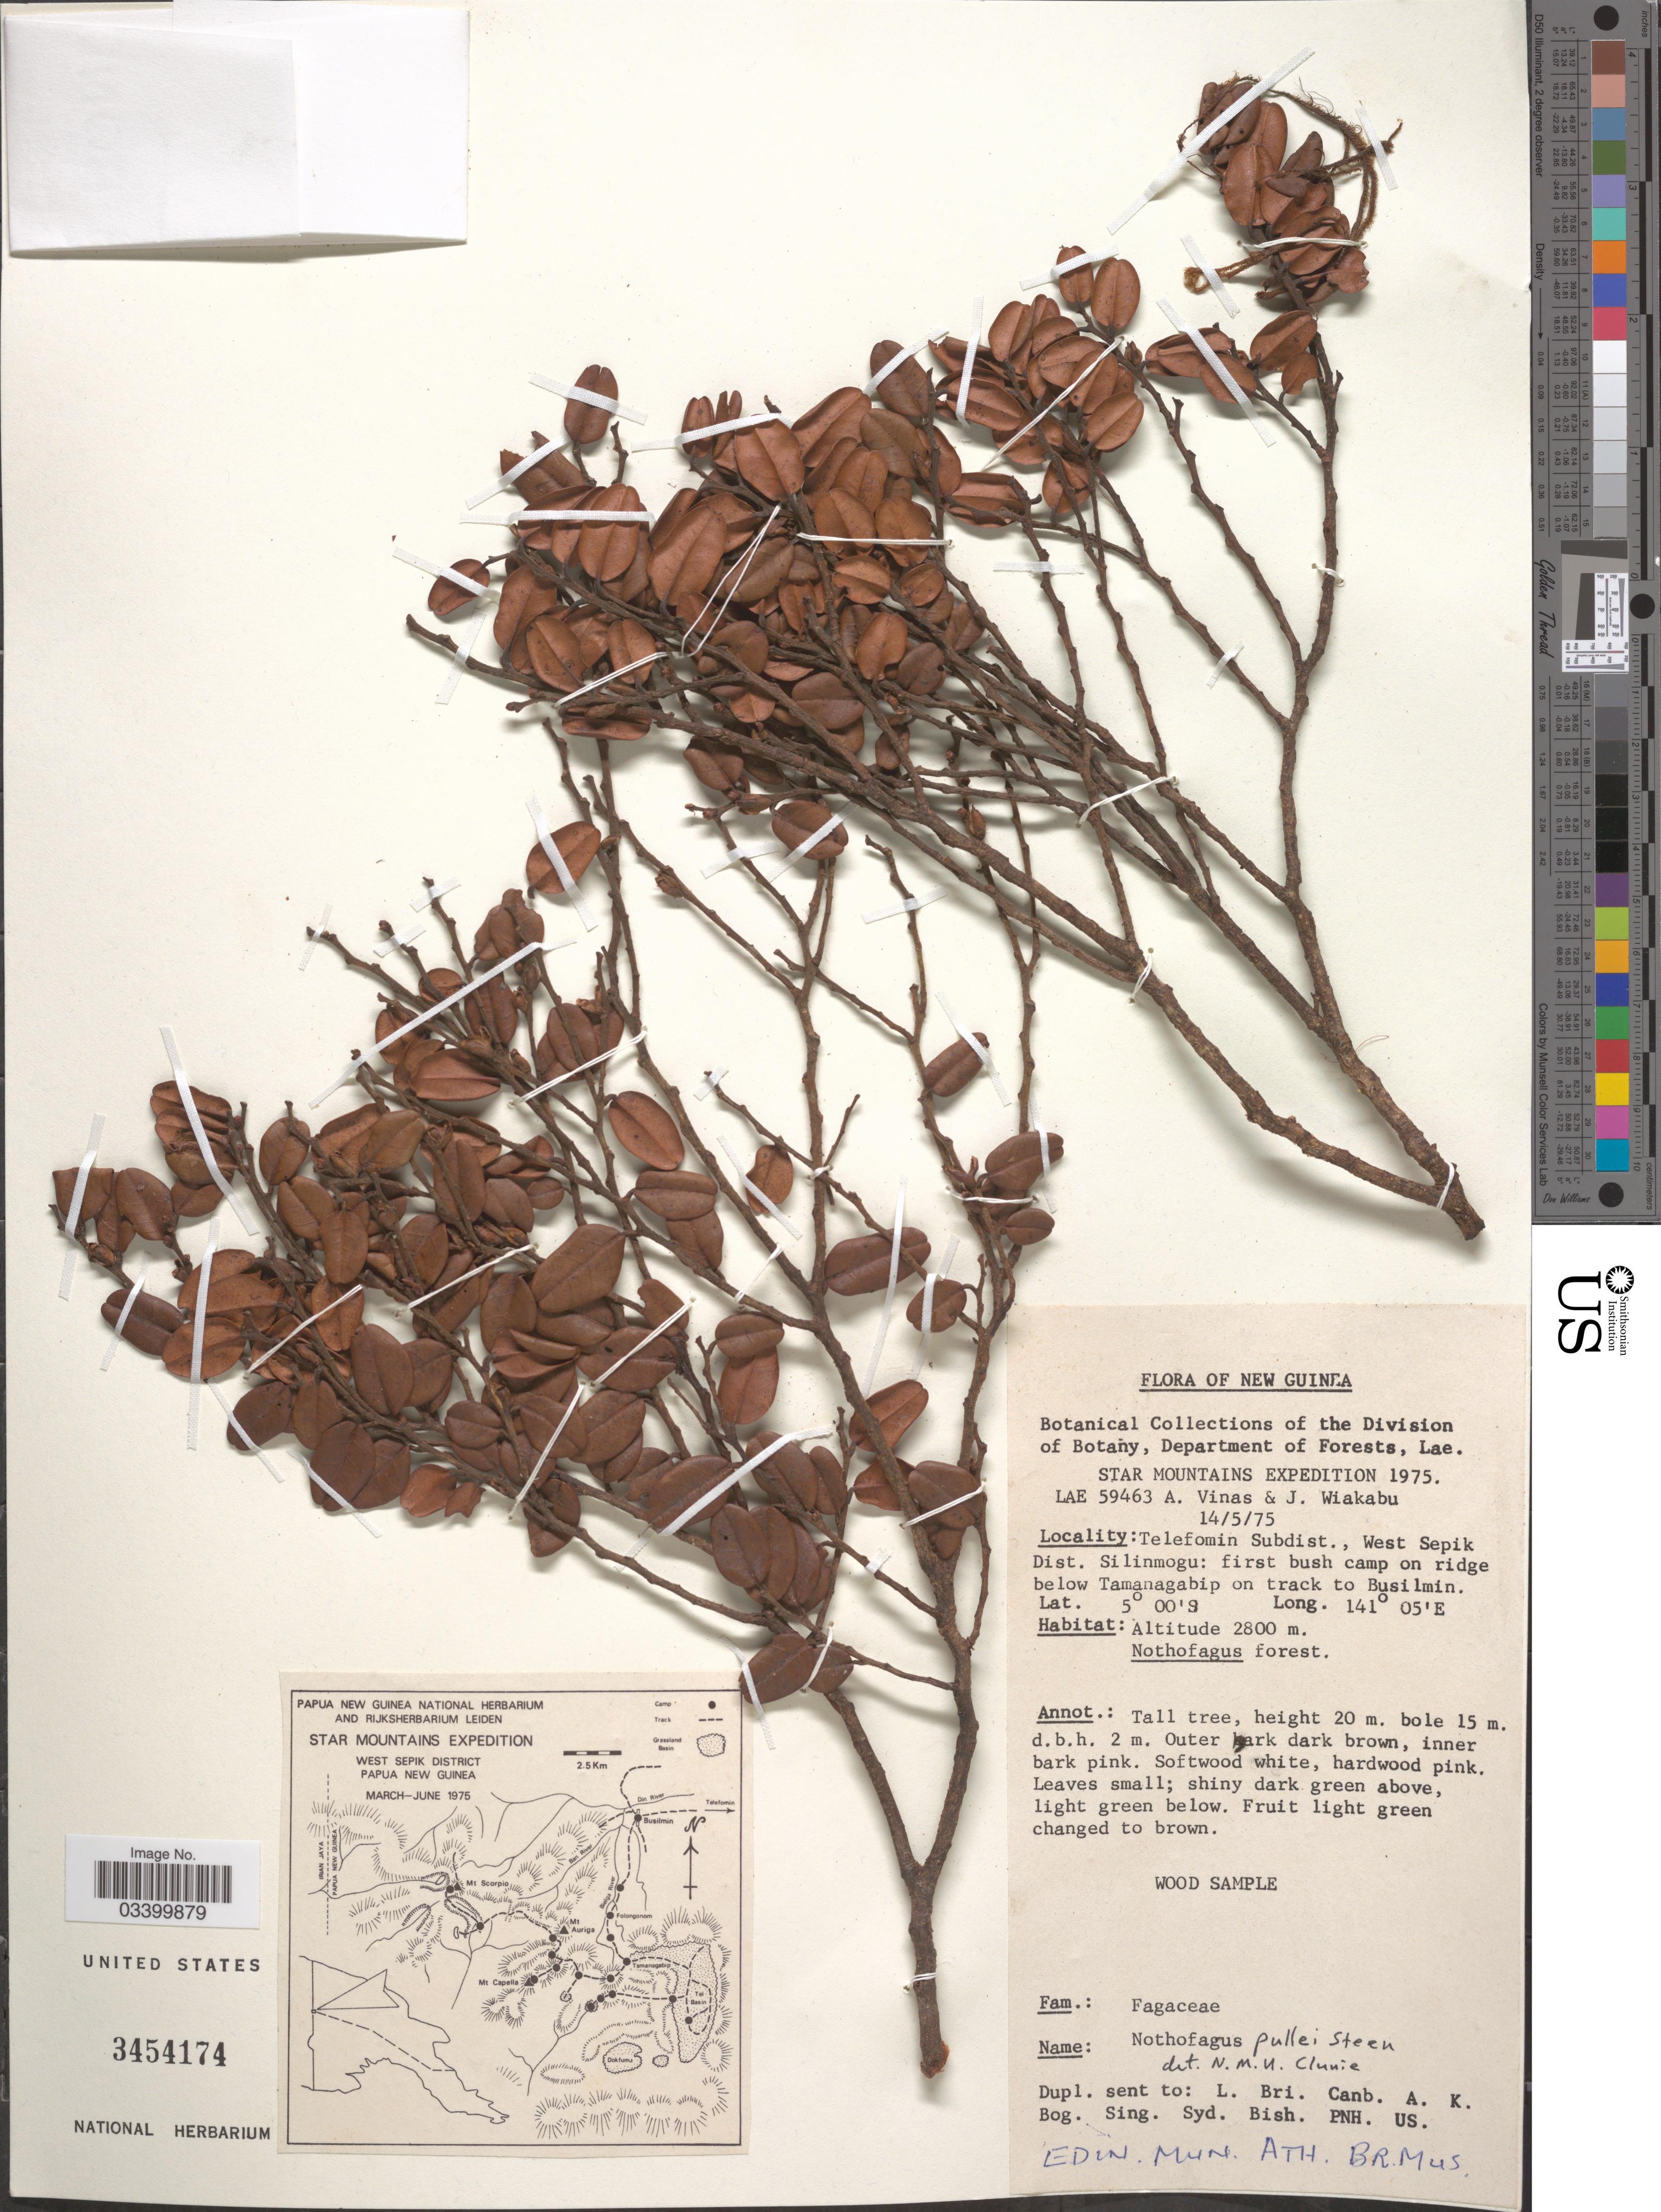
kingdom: Plantae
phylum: Tracheophyta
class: Magnoliopsida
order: Fagales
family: Nothofagaceae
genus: Nothofagus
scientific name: Nothofagus pullei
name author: Steenis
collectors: A. Vinas & J. Wiakabu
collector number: LAE59463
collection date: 1975-05-14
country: Papua New Guinea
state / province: Sandaun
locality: New Guinea. Star Mountains. Telefomin Subdist., West Sepik Dist. Silinmogu: first bush camp on ridge below Tamanagabip on track to Busilmin.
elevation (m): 2800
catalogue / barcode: US 3454174